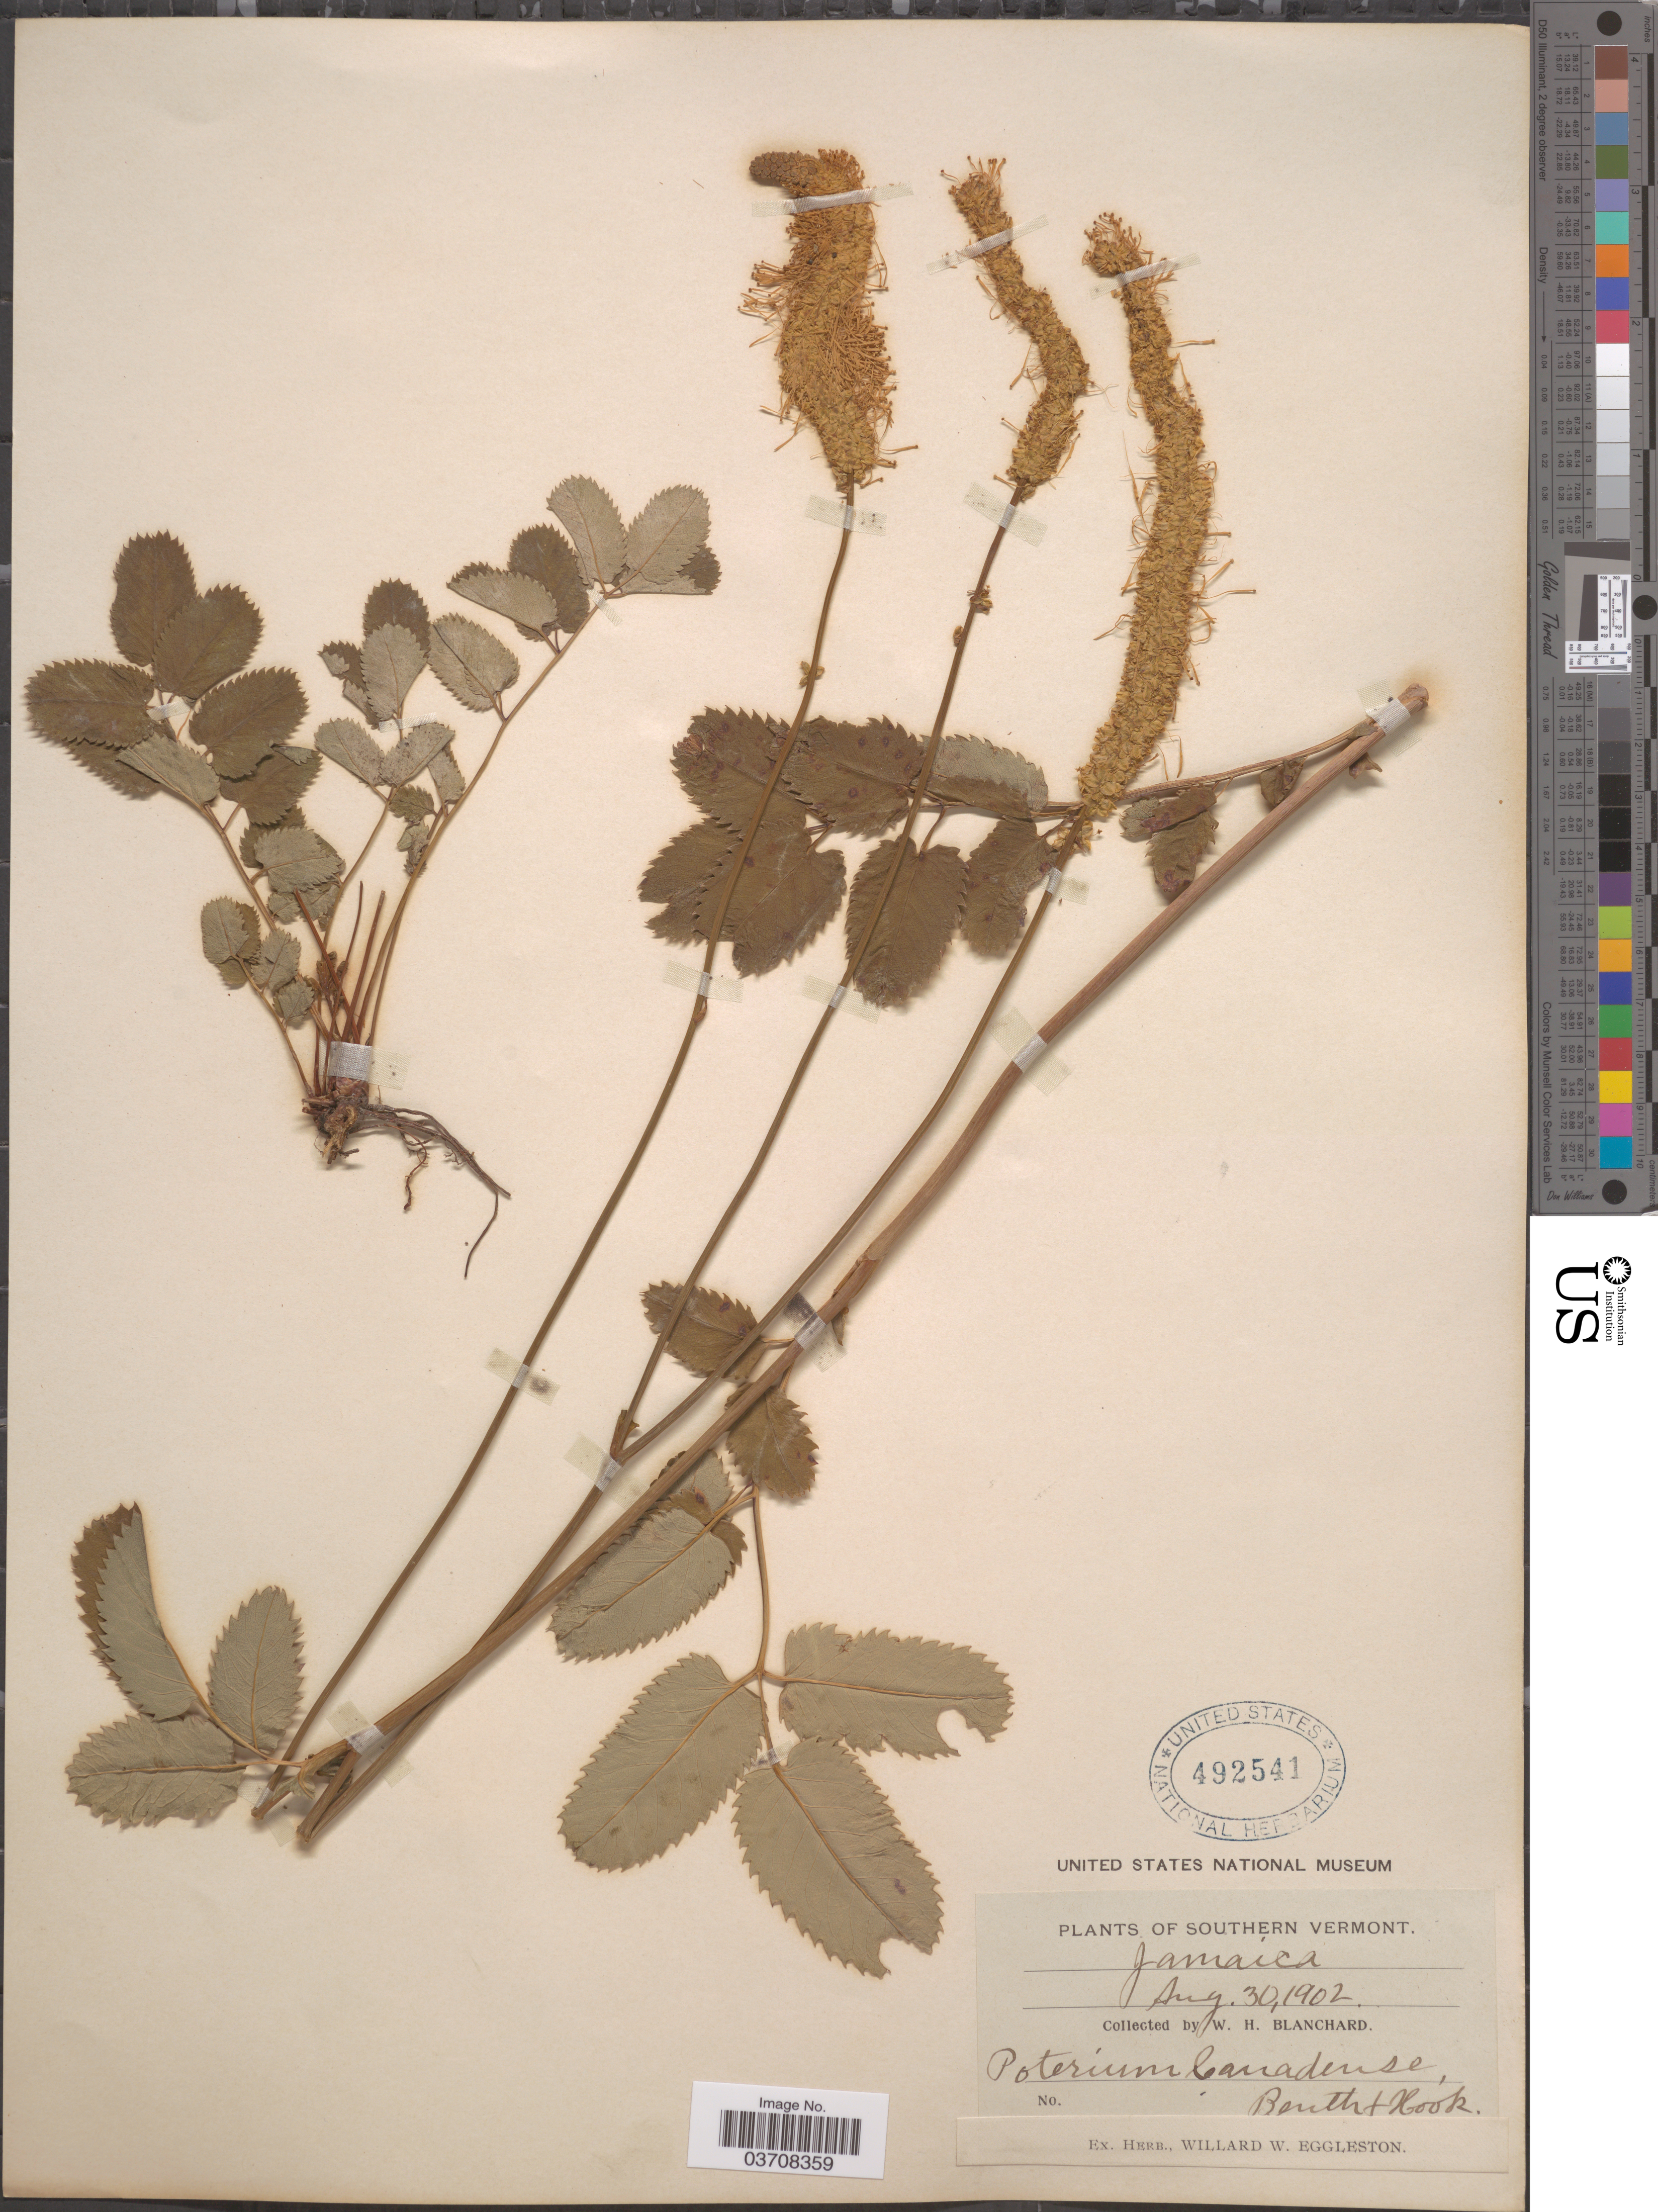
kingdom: Plantae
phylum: Tracheophyta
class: Magnoliopsida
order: Rosales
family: Rosaceae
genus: Sanguisorba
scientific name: Sanguisorba canadensis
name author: L.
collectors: W. H. Blanchard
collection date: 1902-08-30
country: United States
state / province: Vermont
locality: Southern Vermont. Jamaica.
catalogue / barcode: US 492541